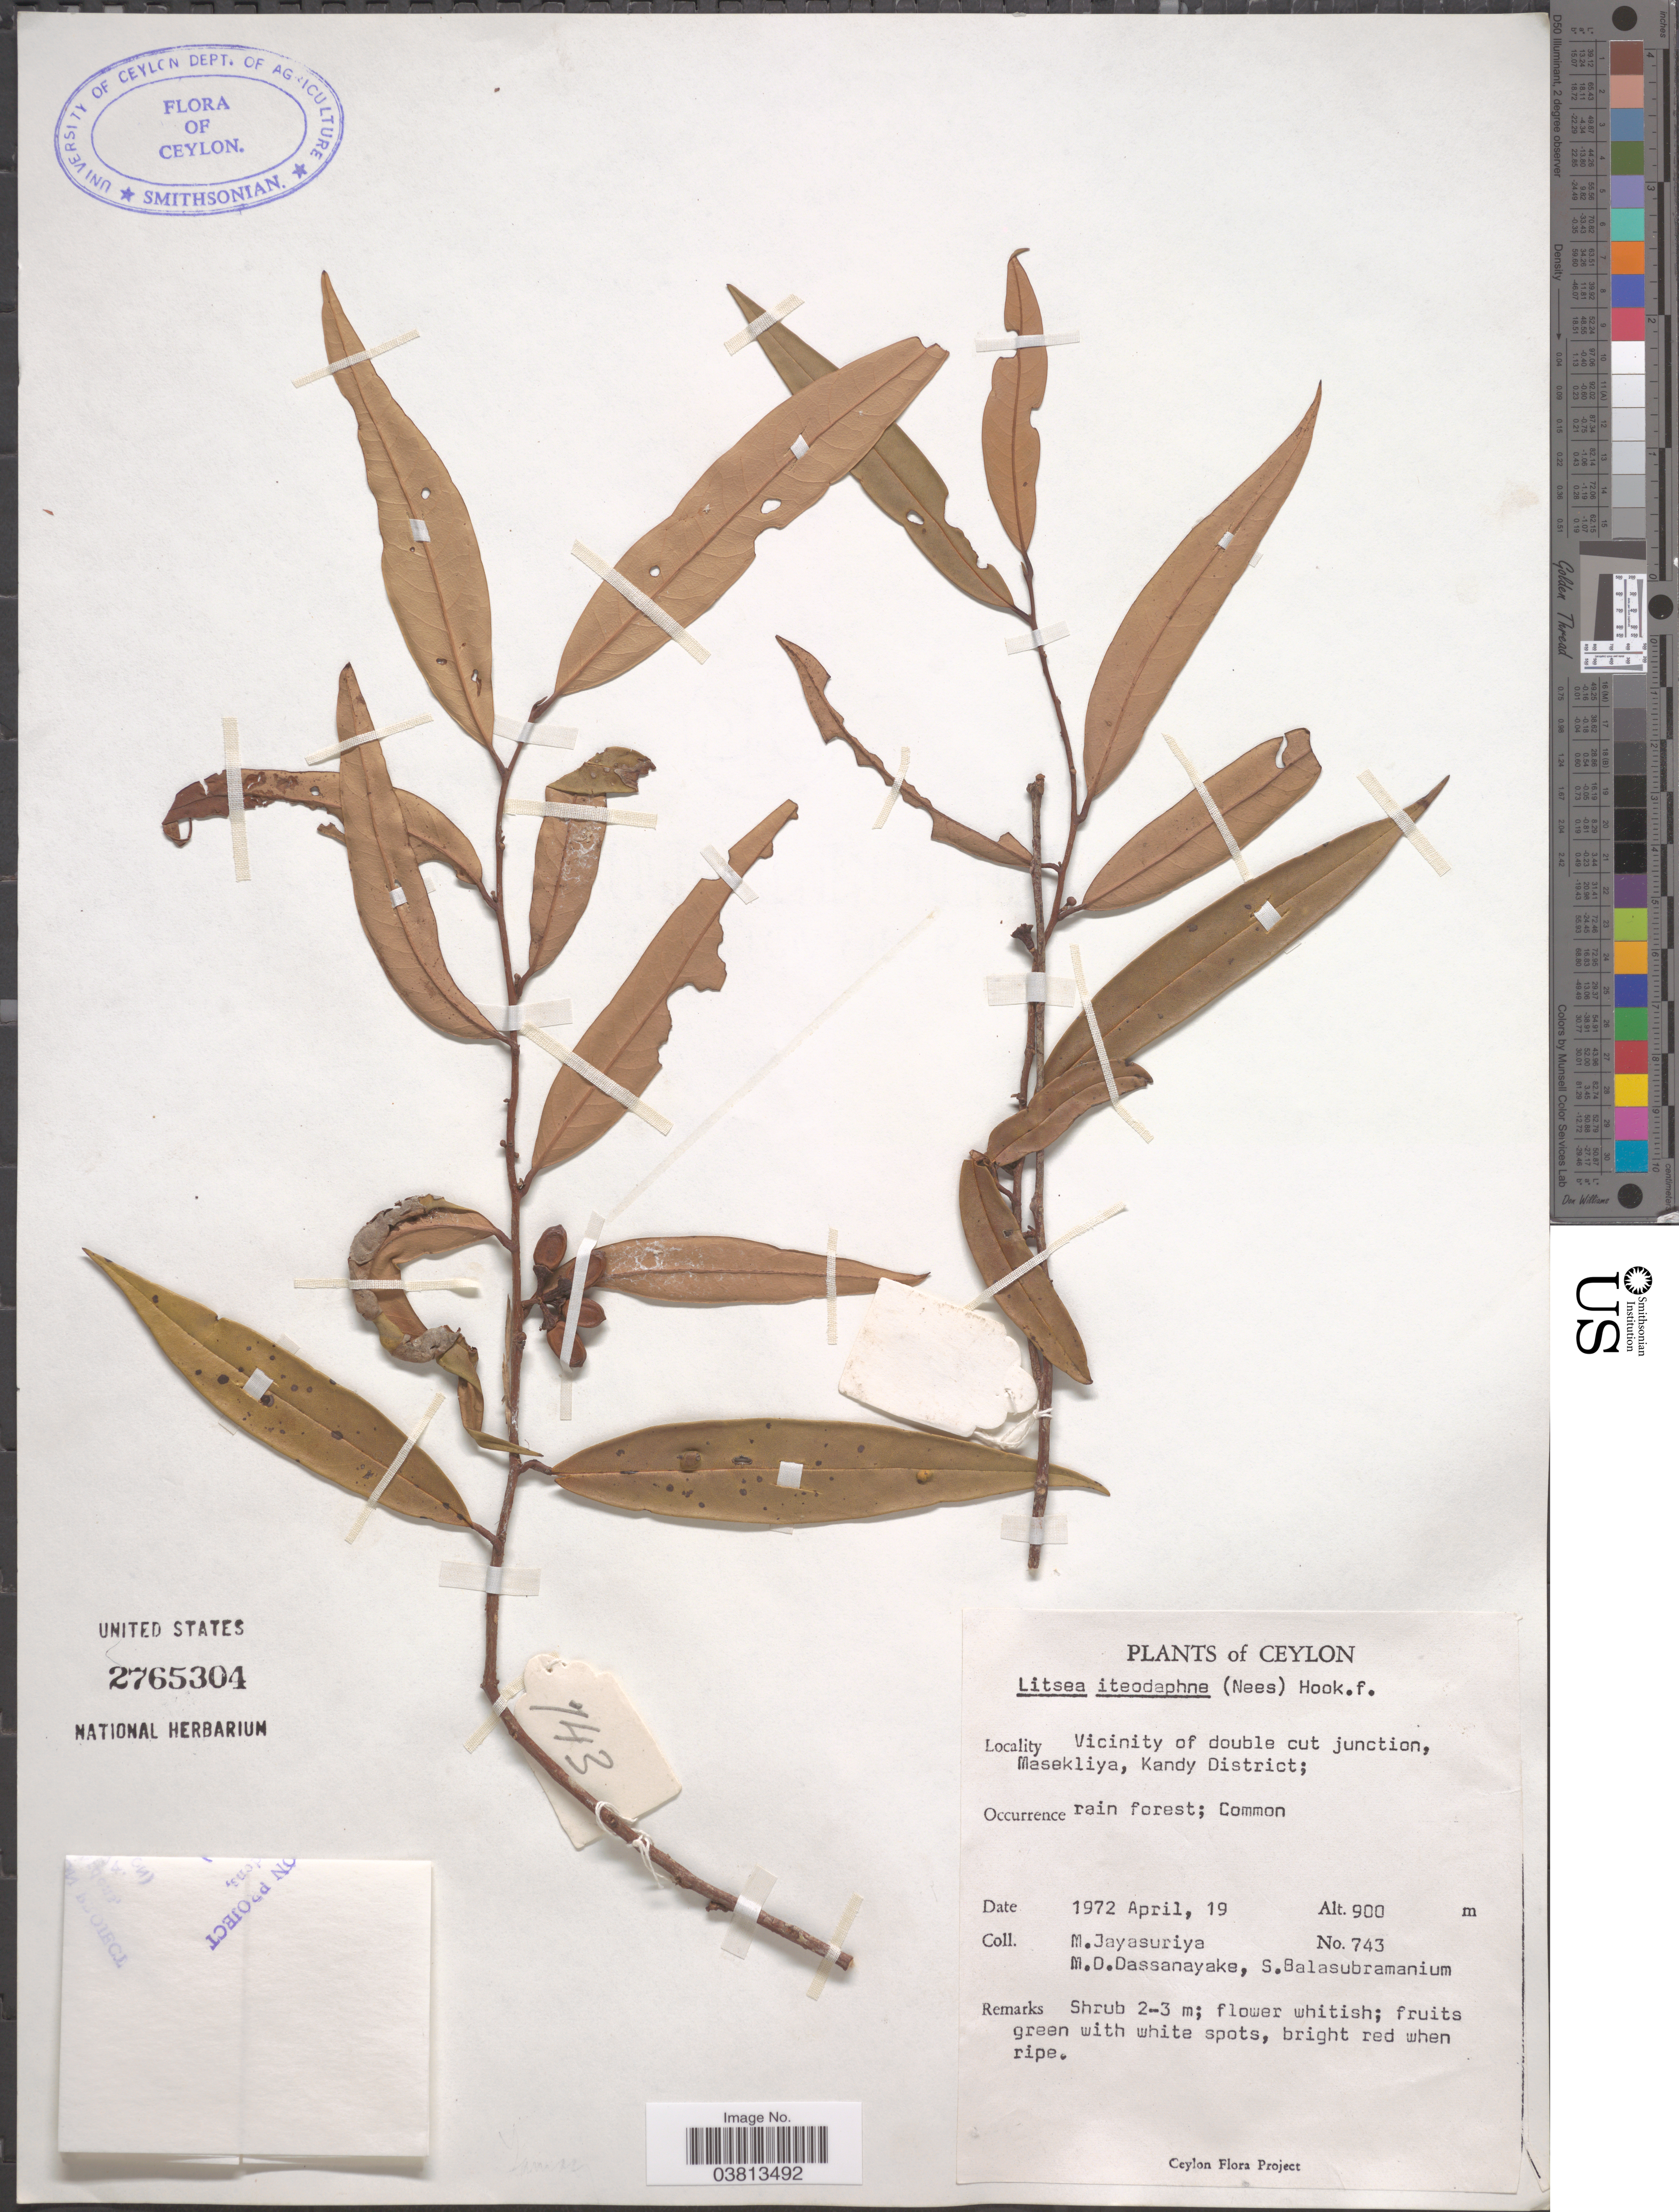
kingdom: Plantae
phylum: Tracheophyta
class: Magnoliopsida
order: Laurales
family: Lauraceae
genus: Litsea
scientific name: Litsea iteodaphne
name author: Hook. f.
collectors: M. Jayasuriya, M. D. Dassanayake & S. Balasubramanium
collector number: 743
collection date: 1972-04-19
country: Sri Lanka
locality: Ceylon. Vicinity of double cut junction, Masekliya, Kandy District; rain forest.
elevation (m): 900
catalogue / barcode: US 2765304